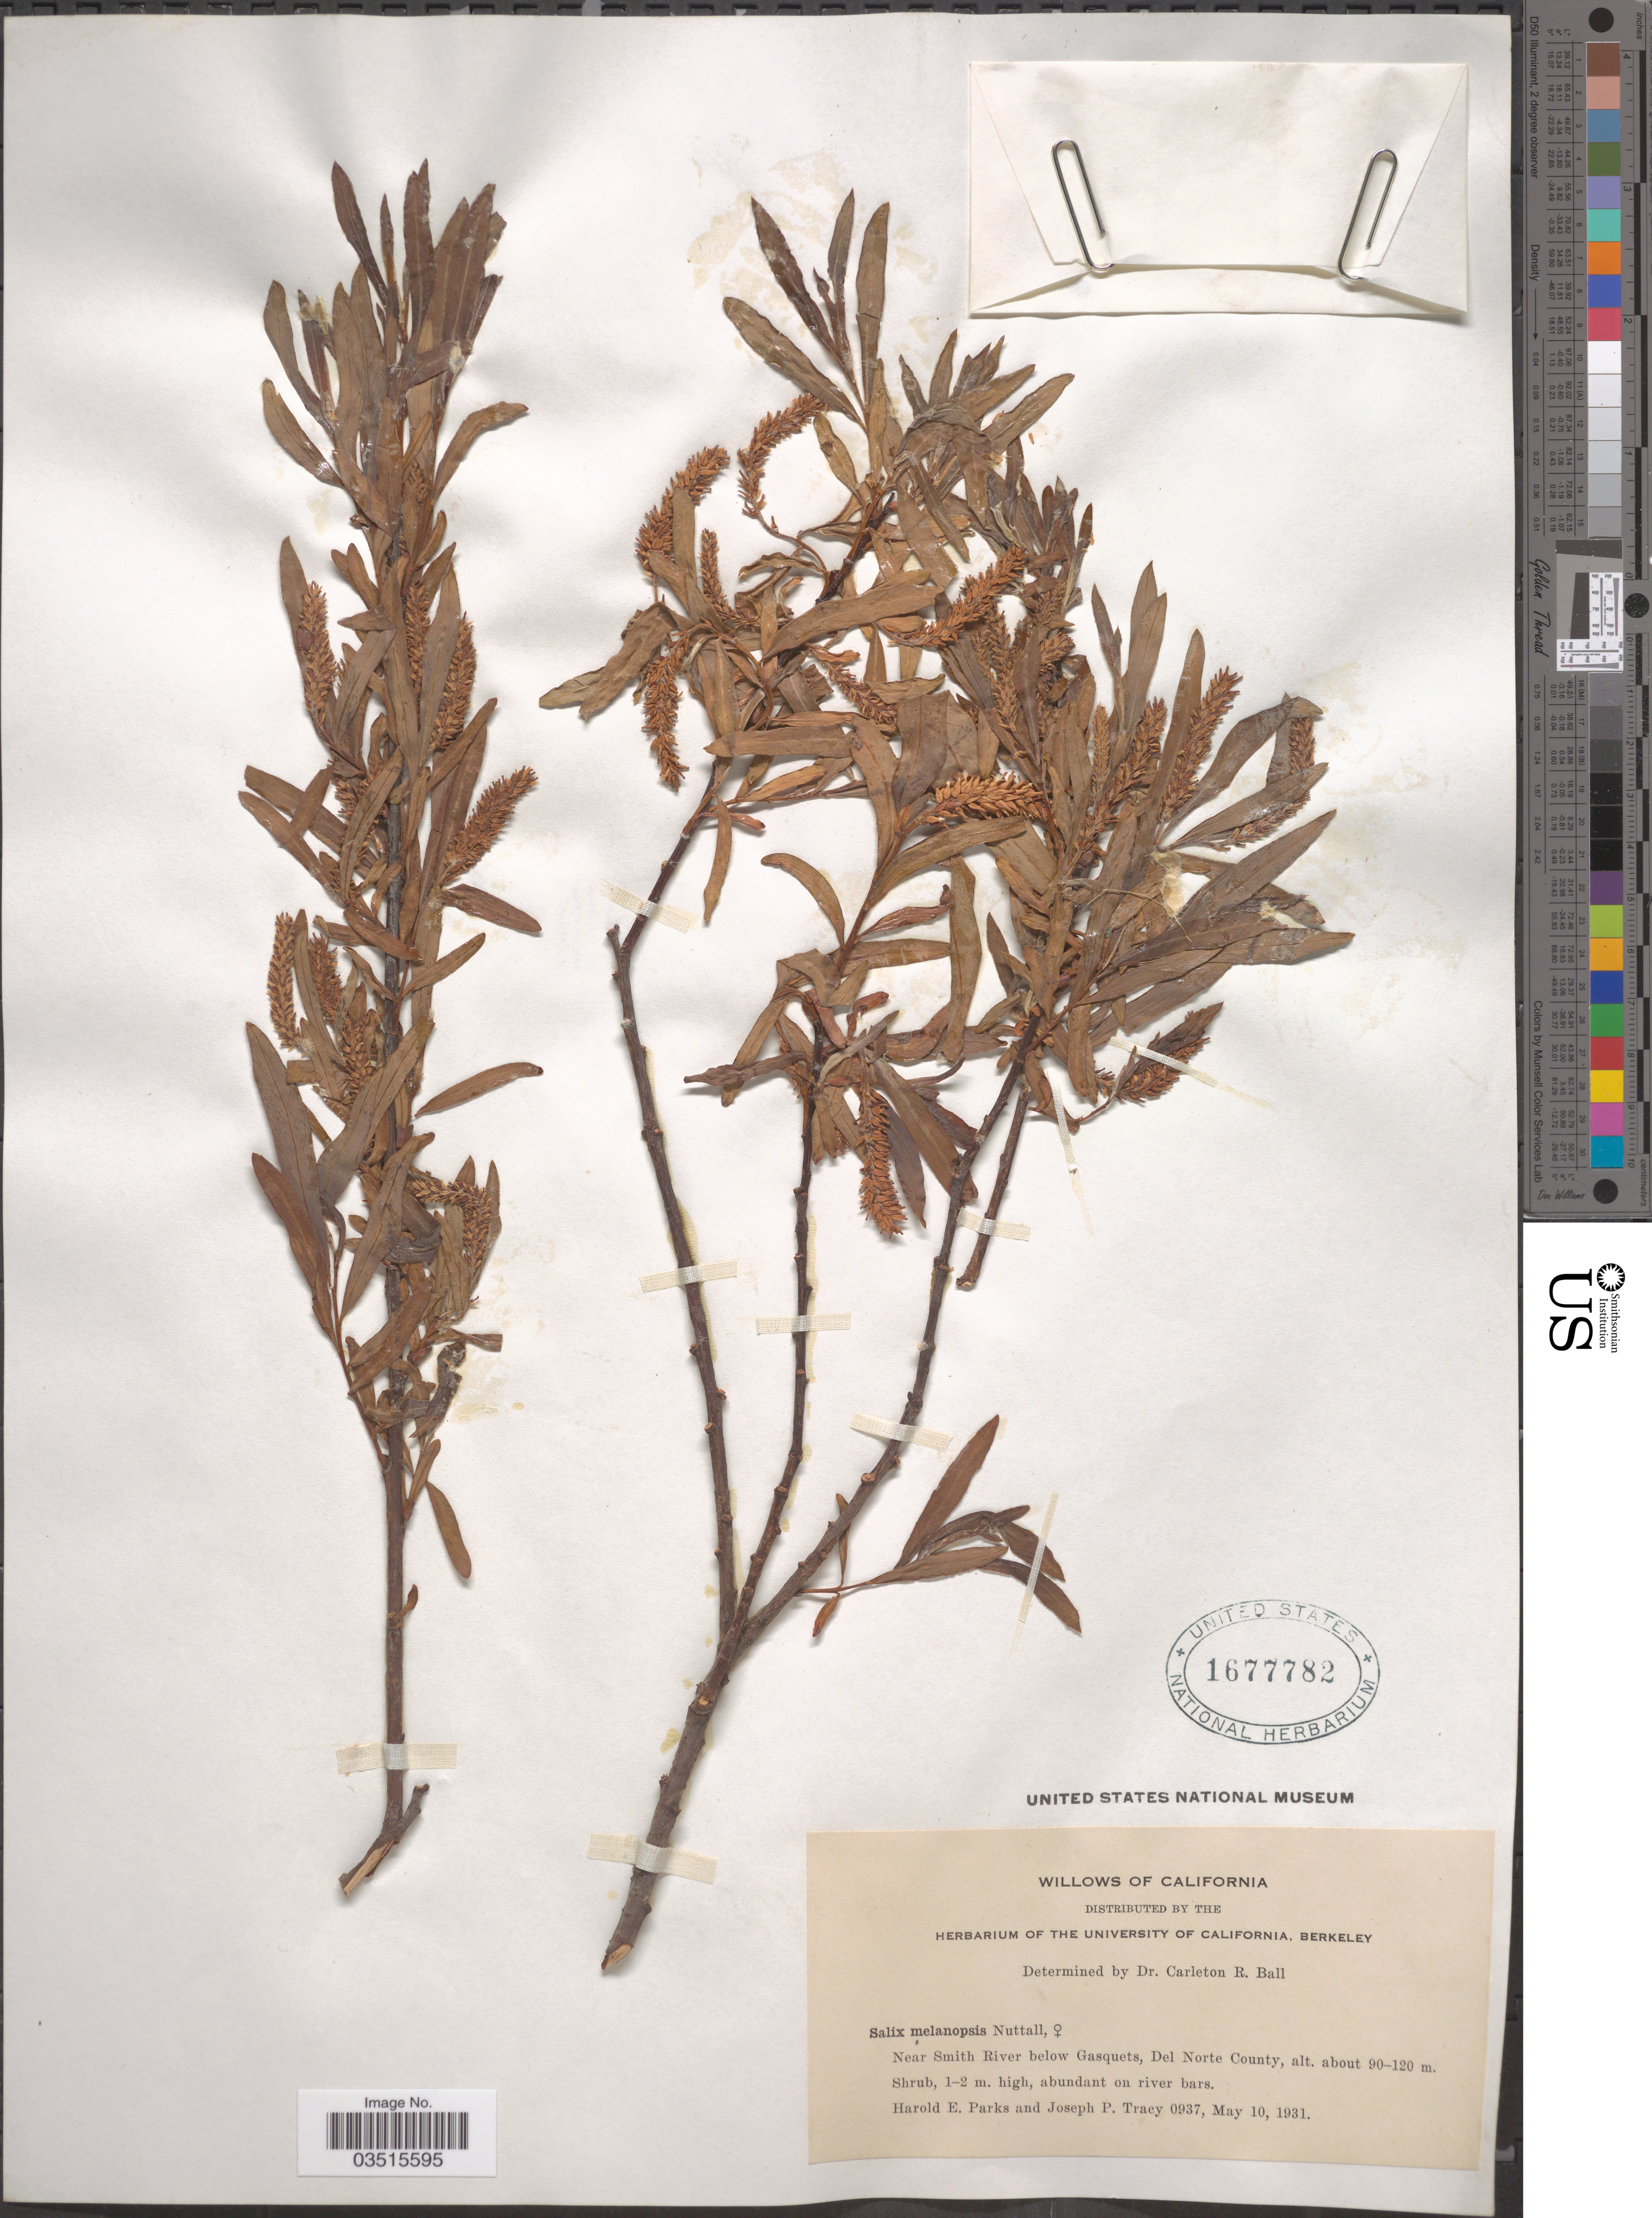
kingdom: Plantae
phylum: Tracheophyta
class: Magnoliopsida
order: Malpighiales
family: Salicaceae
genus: Salix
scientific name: Salix melanopsis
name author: Nutt.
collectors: H. E. Parks & J. Tracy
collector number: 0937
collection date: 1931-05-10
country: United States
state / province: California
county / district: Del Norte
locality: Near Smith River below Gasquets, Del Norte County.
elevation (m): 90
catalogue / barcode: US 1677782